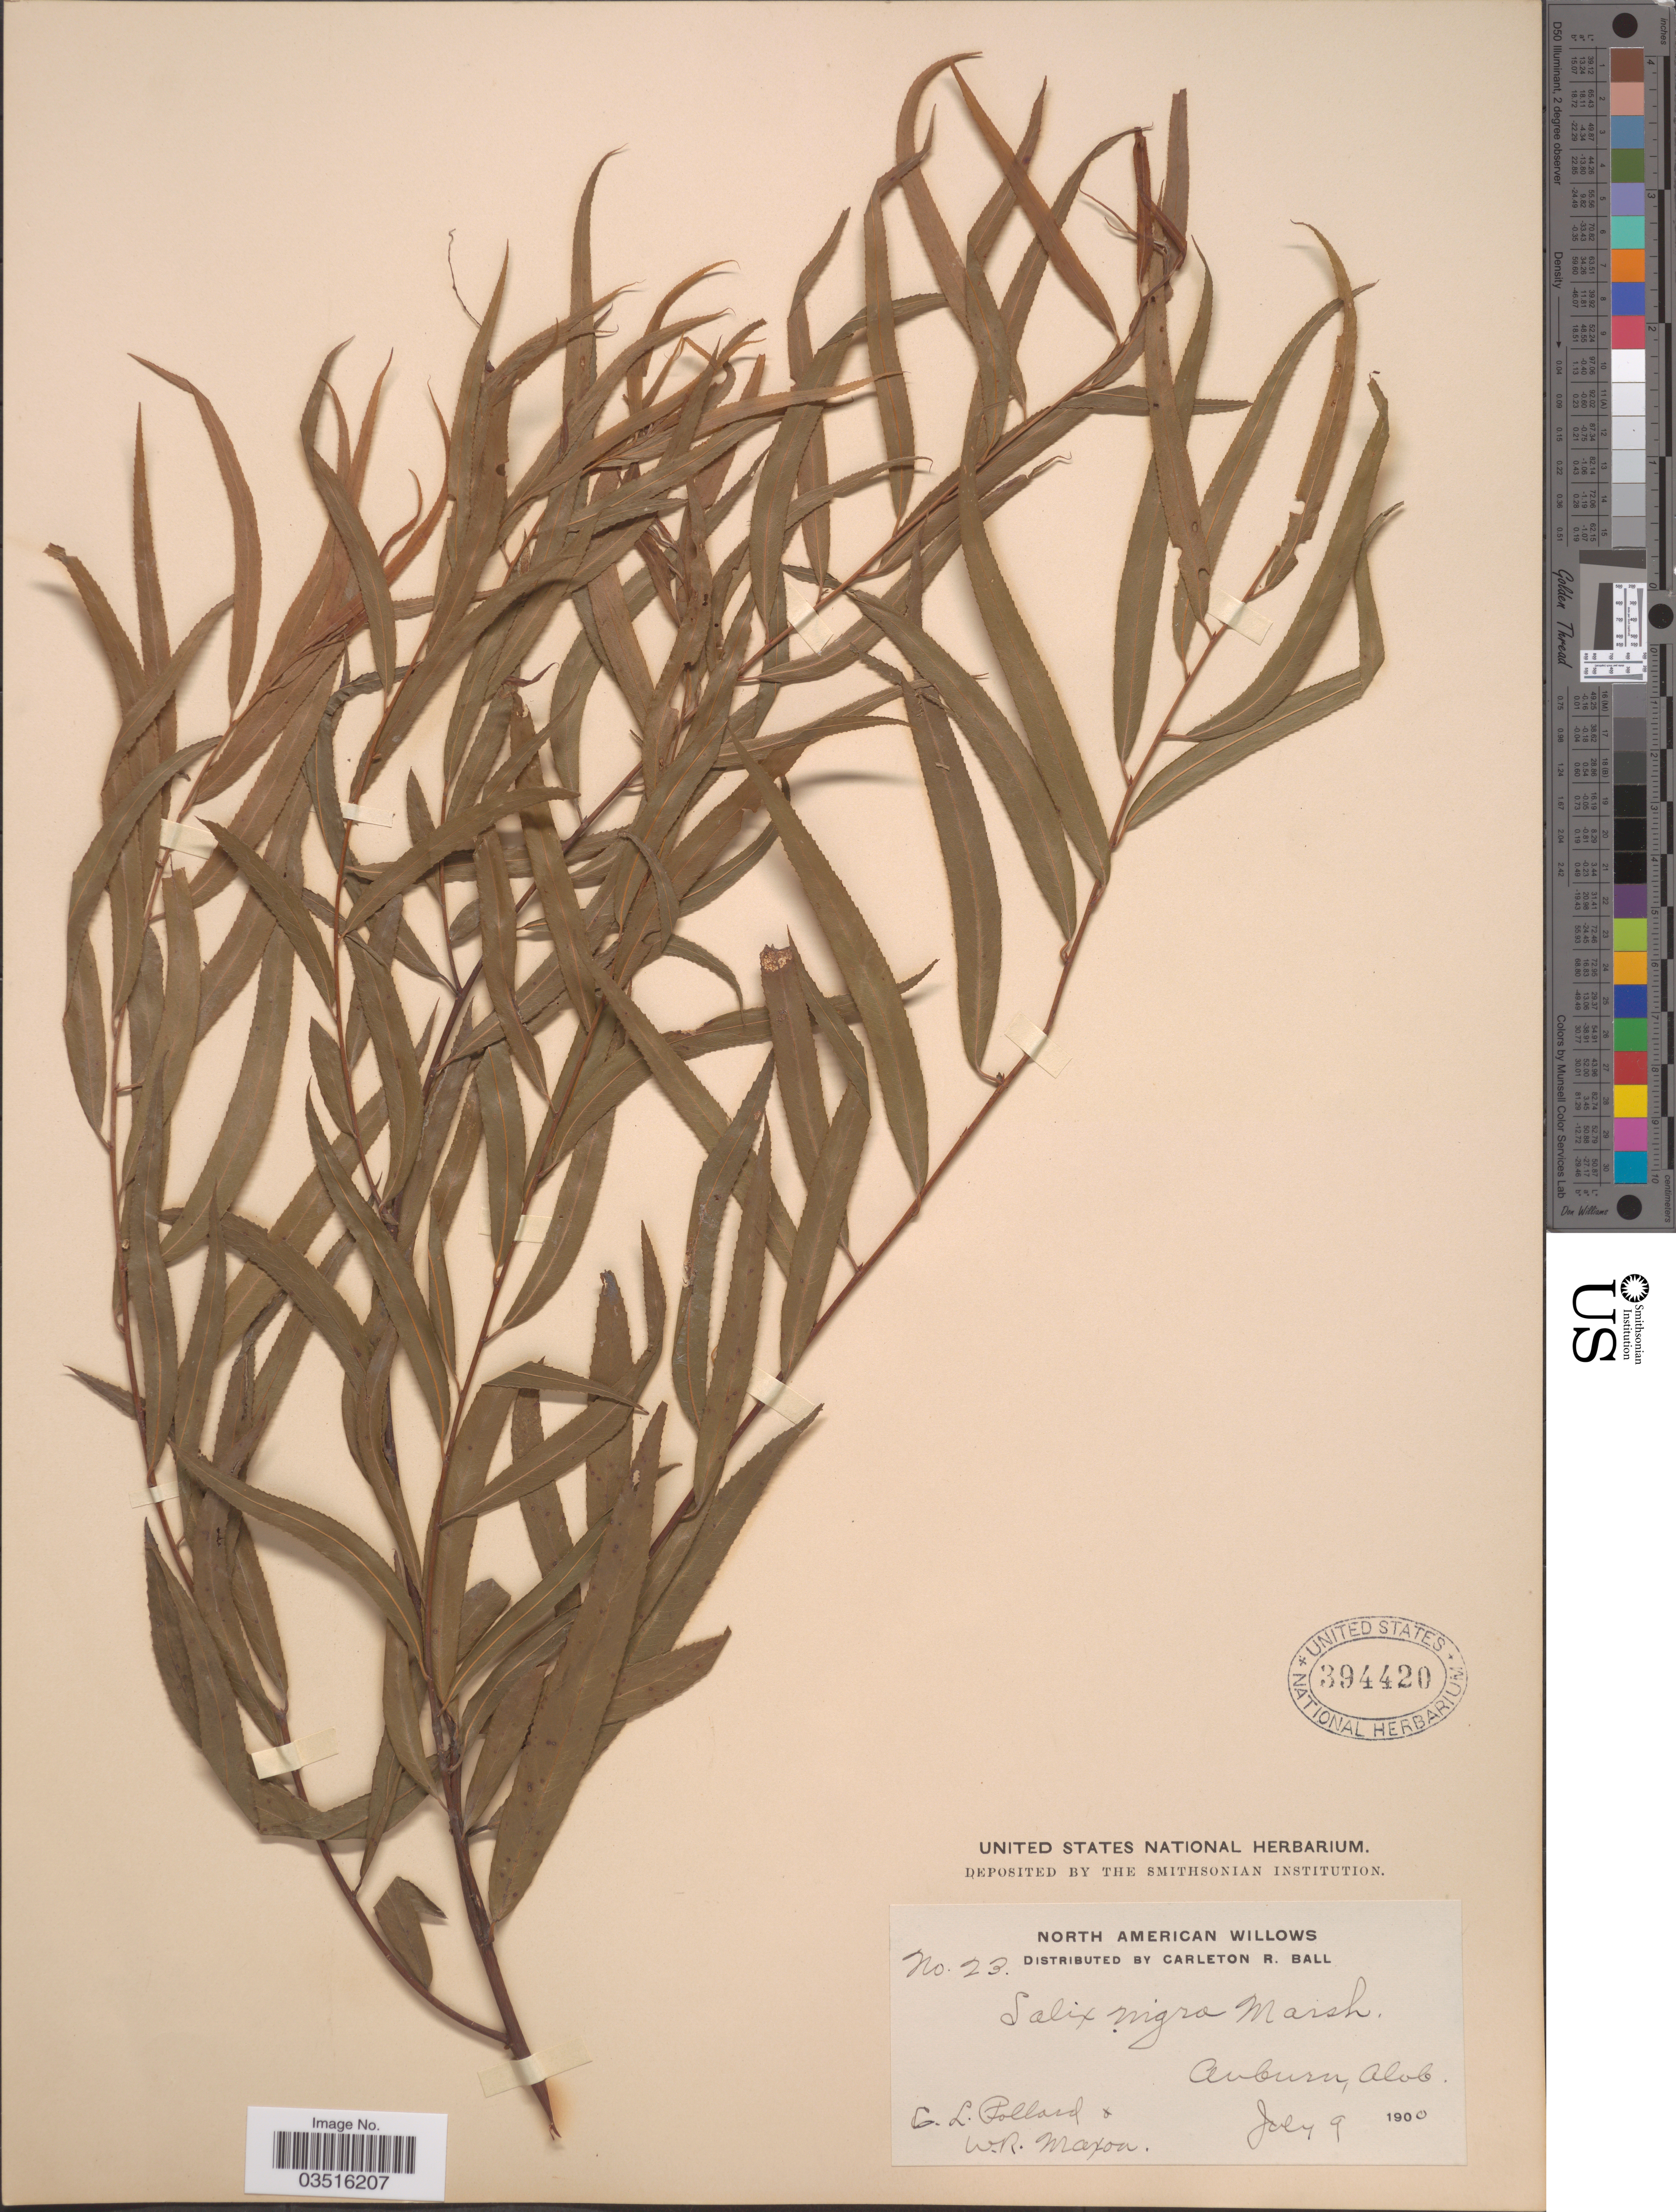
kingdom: Plantae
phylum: Tracheophyta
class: Magnoliopsida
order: Malpighiales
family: Salicaceae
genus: Salix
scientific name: Salix nigra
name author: Marshall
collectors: C. L. Pollard & W. R. Maxon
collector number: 23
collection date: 1900-07-09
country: United States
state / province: Alabama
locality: Auburn.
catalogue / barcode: US 394420